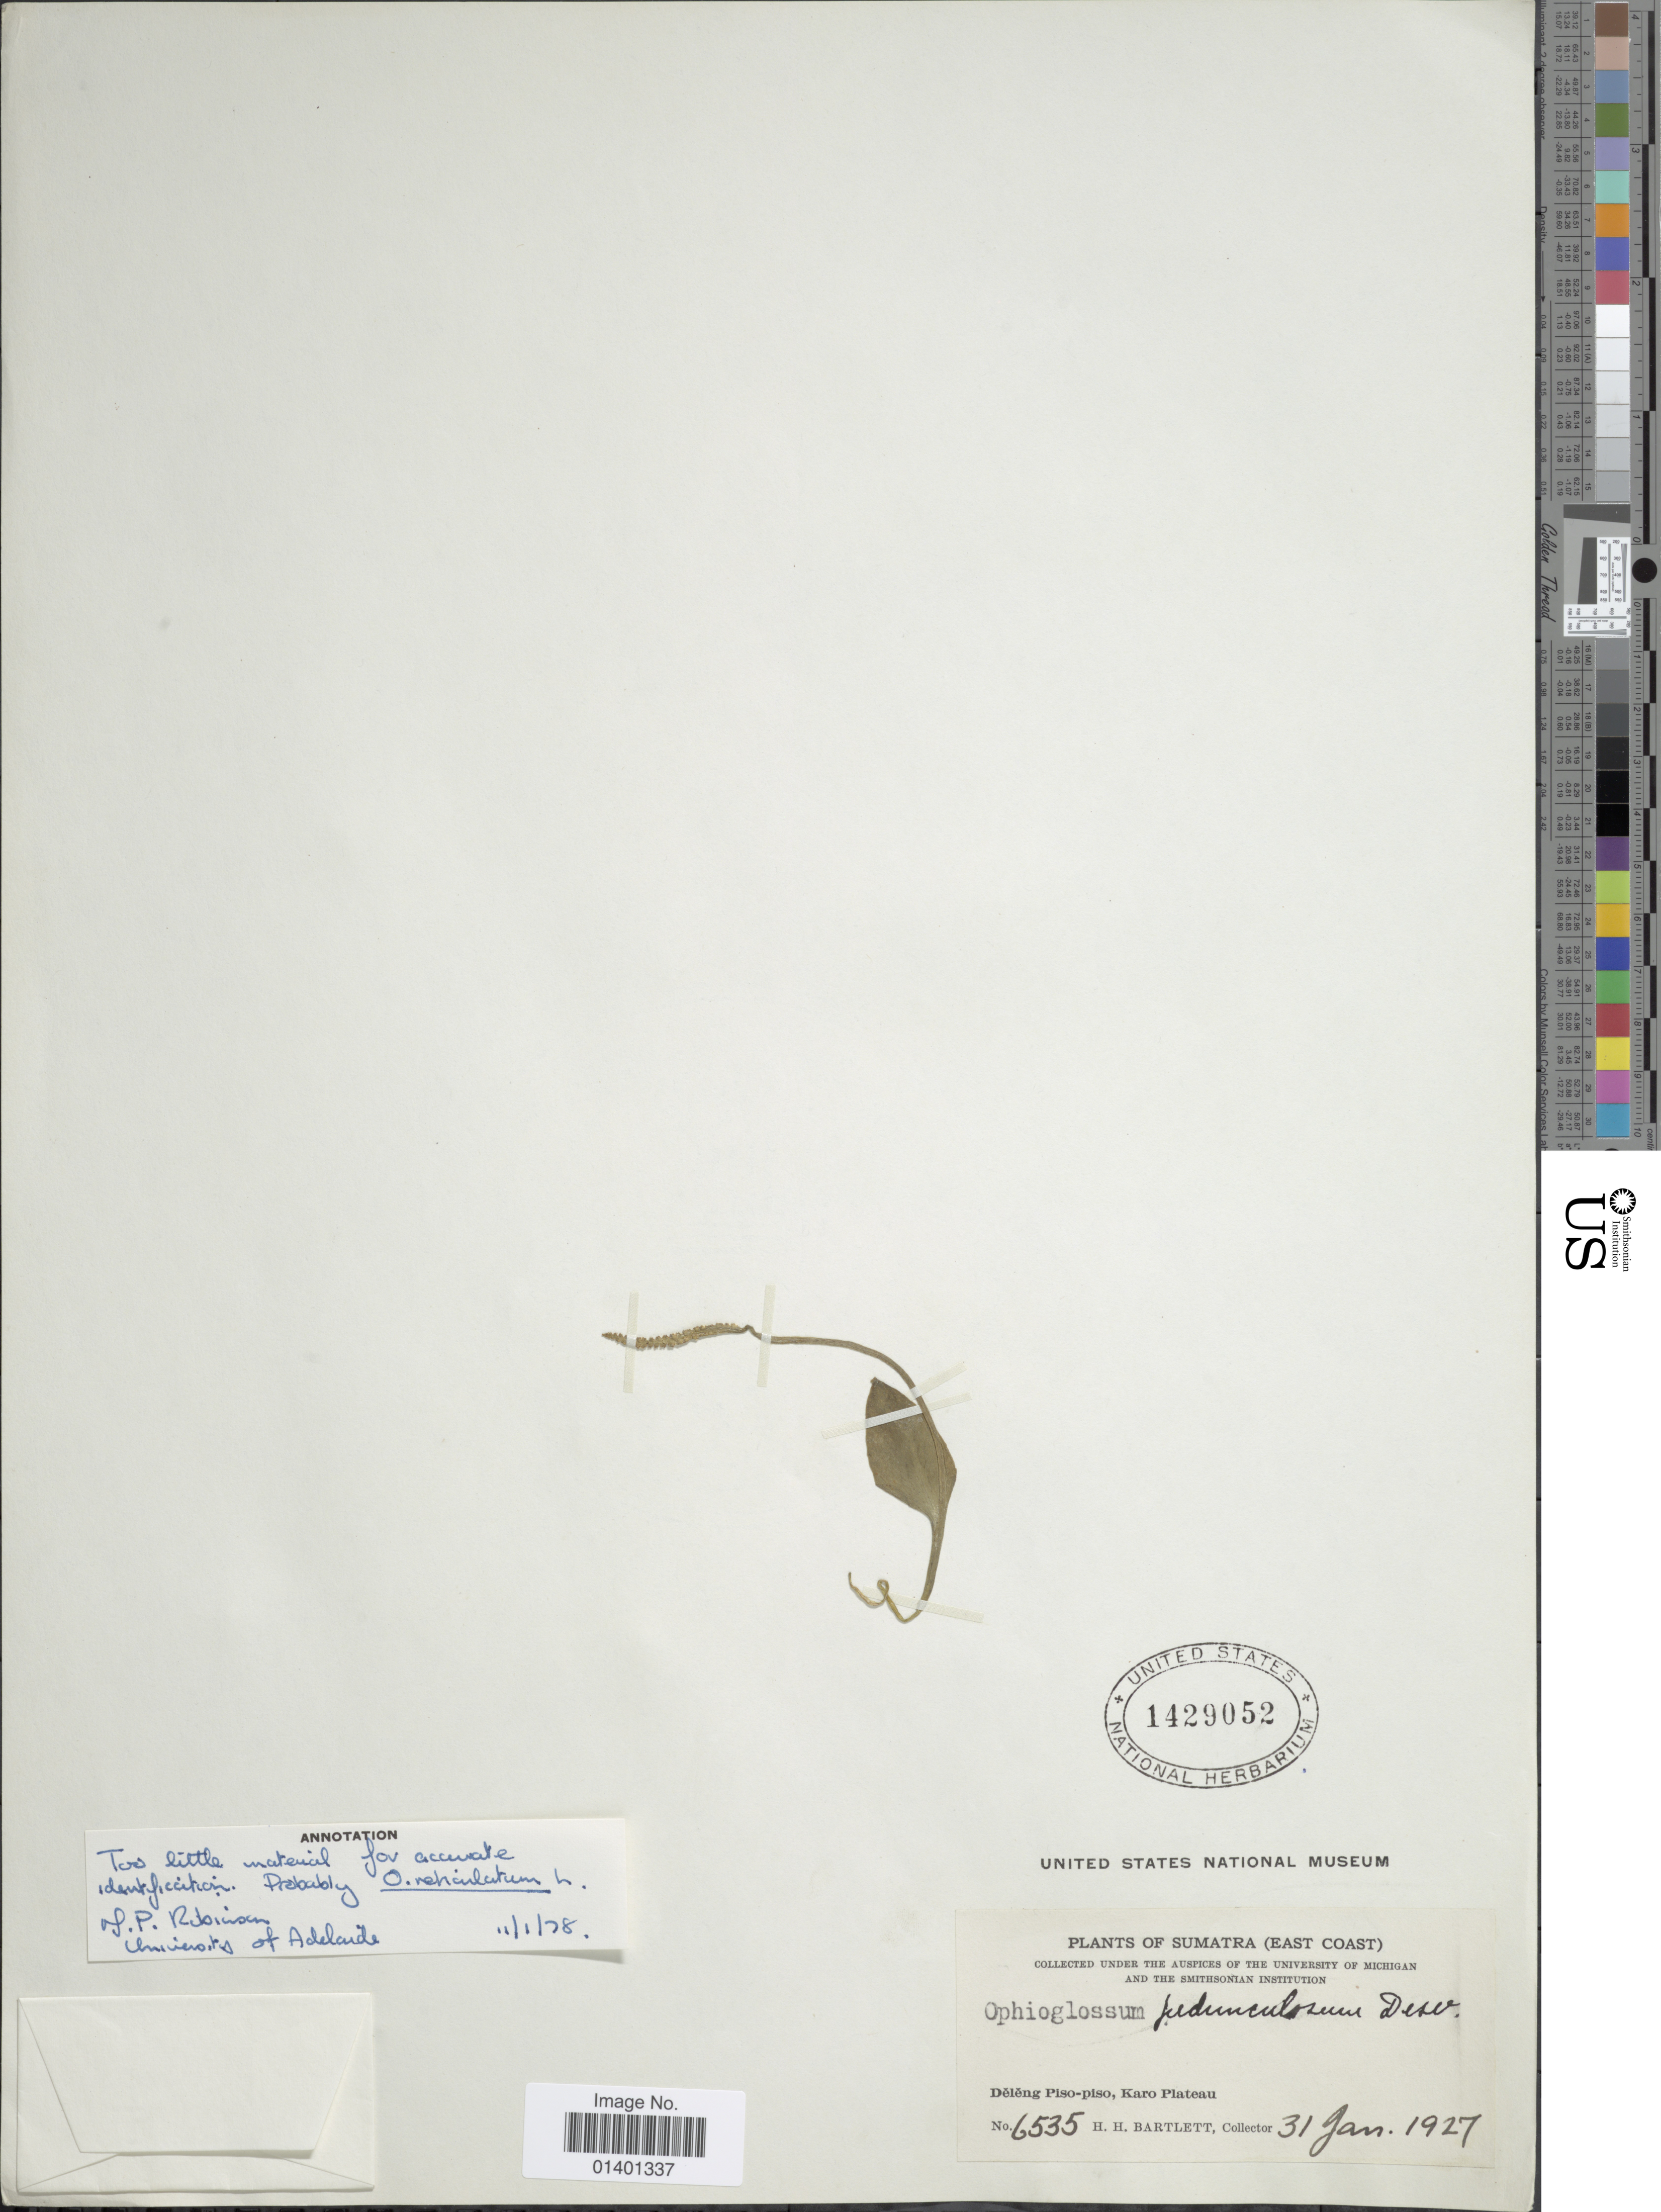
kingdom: Plantae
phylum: Tracheophyta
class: Polypodiopsida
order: Ophioglossales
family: Ophioglossaceae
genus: Ophioglossum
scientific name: Ophioglossum reticulatum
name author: L.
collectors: H. H. Bartlett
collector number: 6535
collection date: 1927-01-31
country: Indonesia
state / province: Sumatra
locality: East Coast, Deleng Piso-piso, Karo Plateau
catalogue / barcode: US 1429052